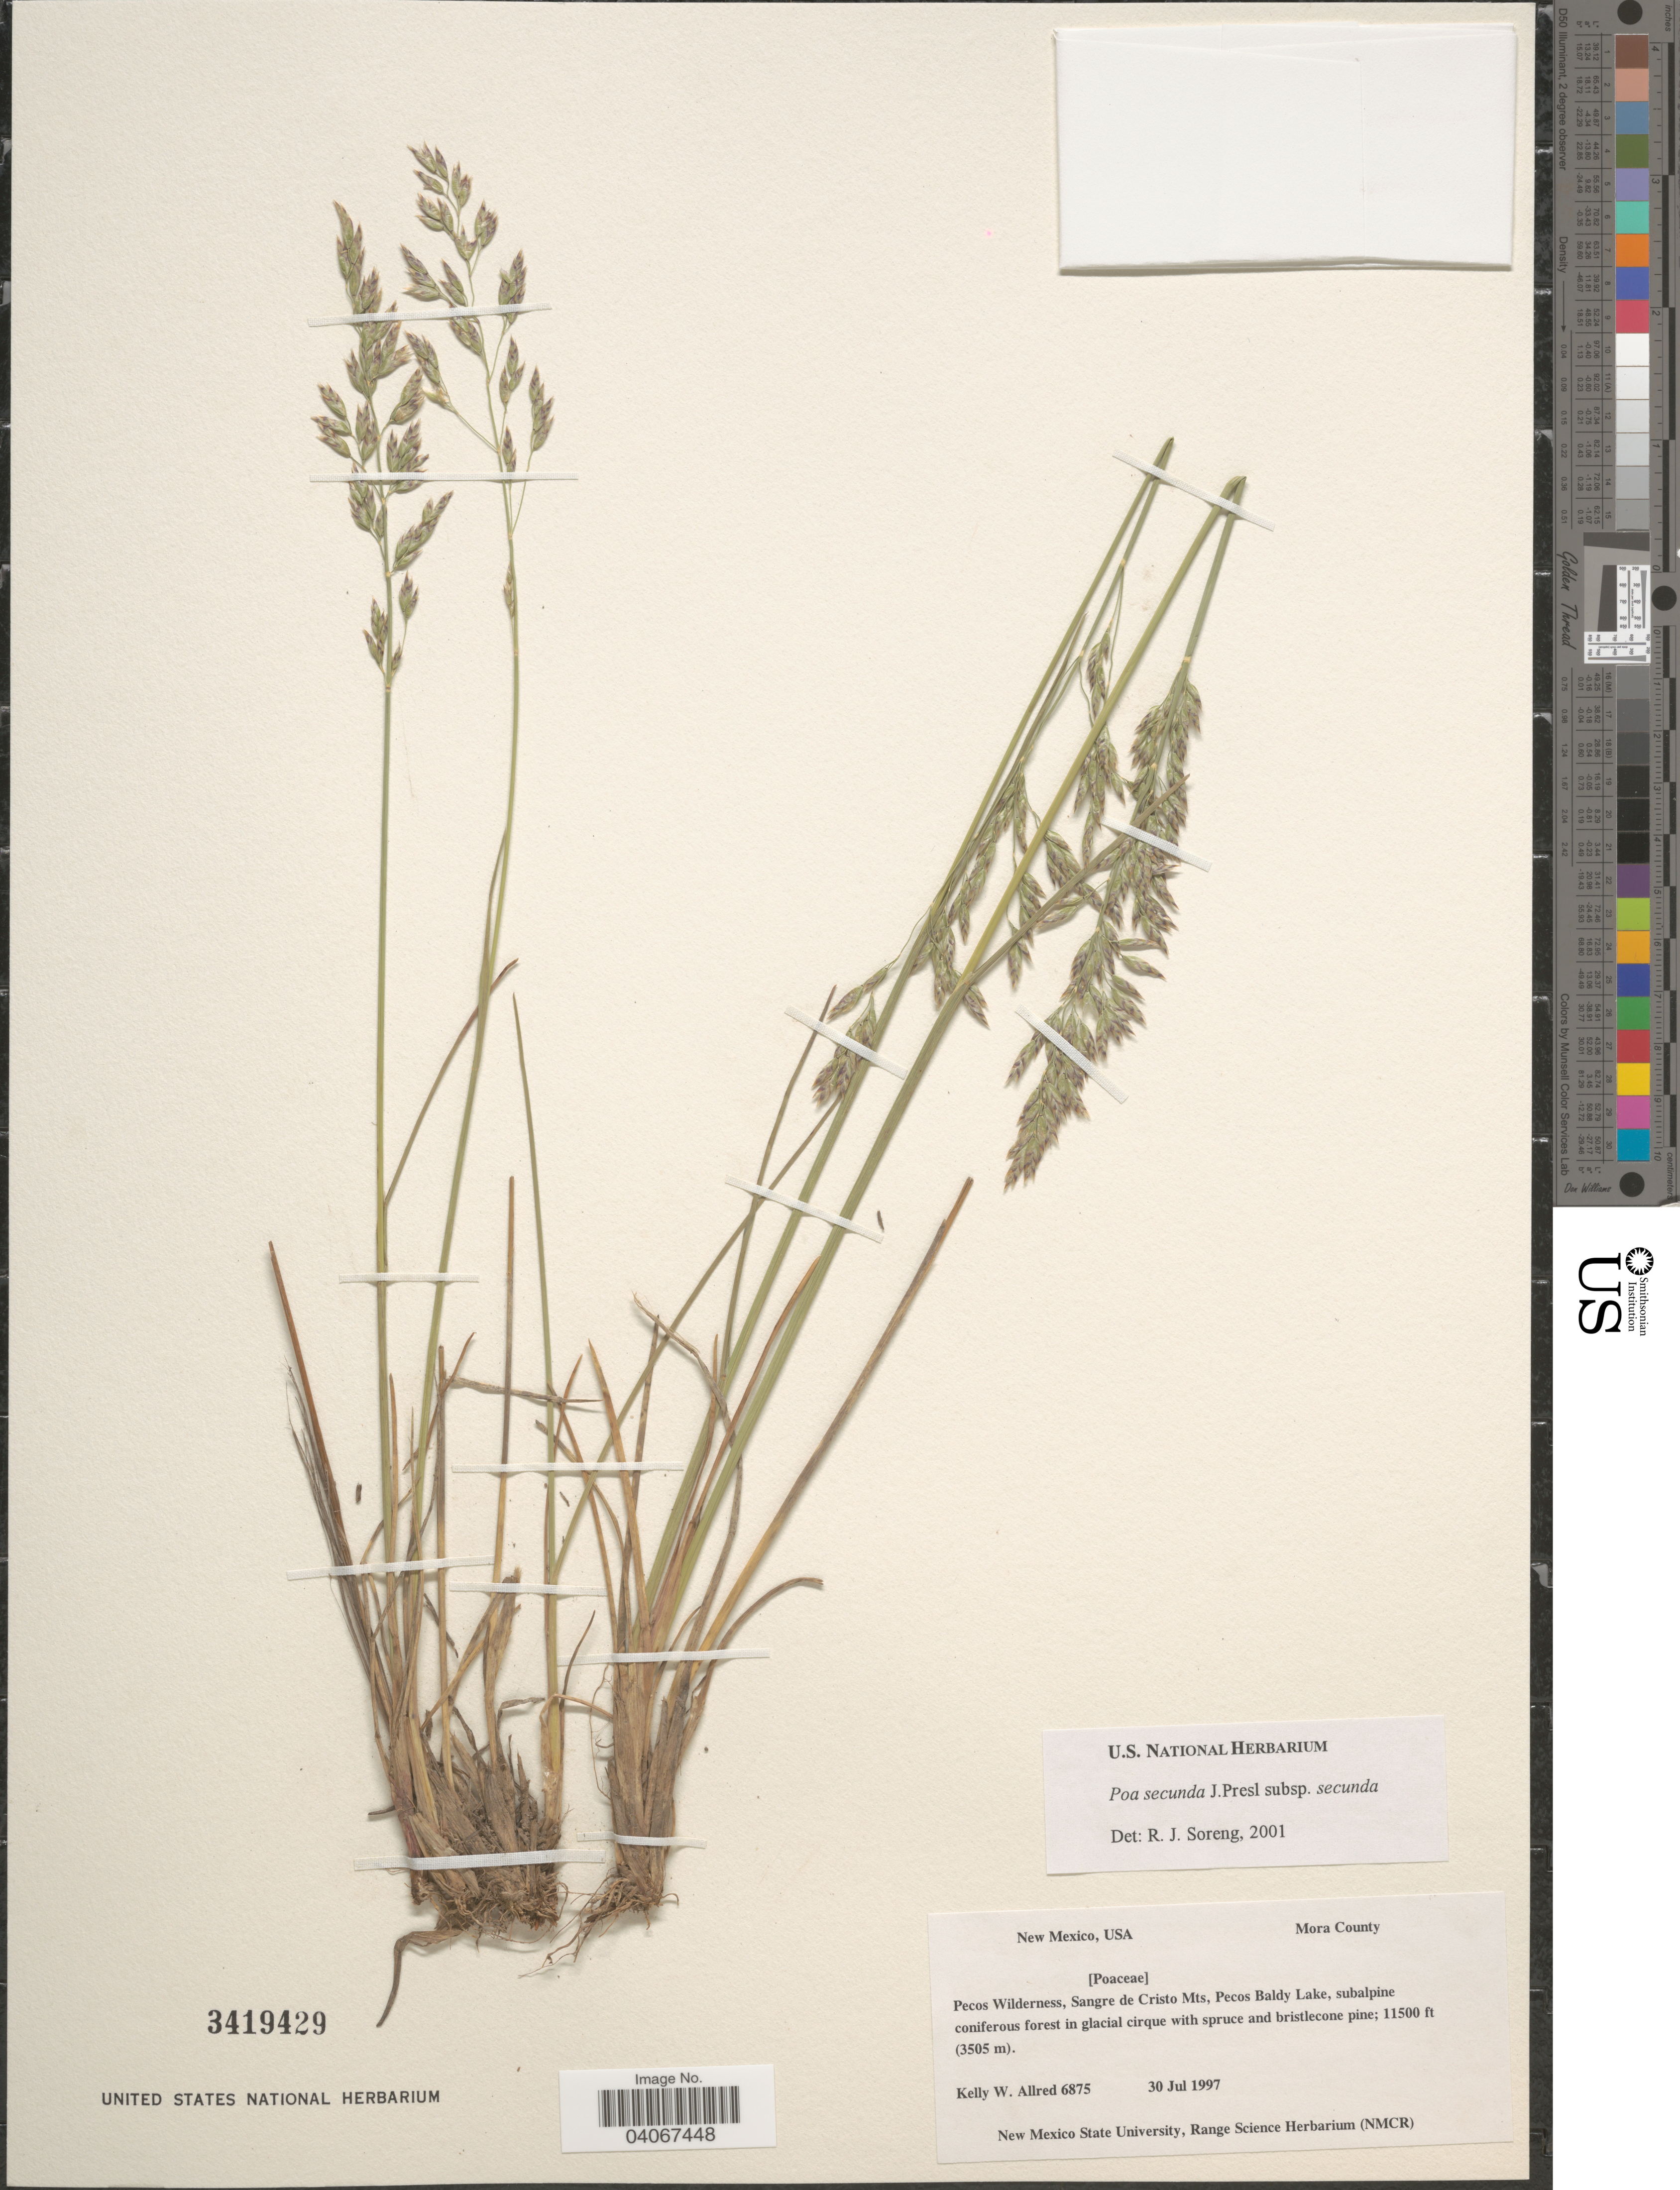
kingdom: Plantae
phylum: Tracheophyta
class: Liliopsida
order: Poales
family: Poaceae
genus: Poa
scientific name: Poa secunda subsp. secunda var. secunda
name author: J. Presl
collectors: K. Allred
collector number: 6875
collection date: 1997-07-30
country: United States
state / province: New Mexico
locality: Mora County. Pecos Wilderness, Sangre de Cristo Mts, Pecos Baldy Lake, subalpine coniferous forest in glacial cirque.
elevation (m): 3505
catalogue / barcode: US 3419429